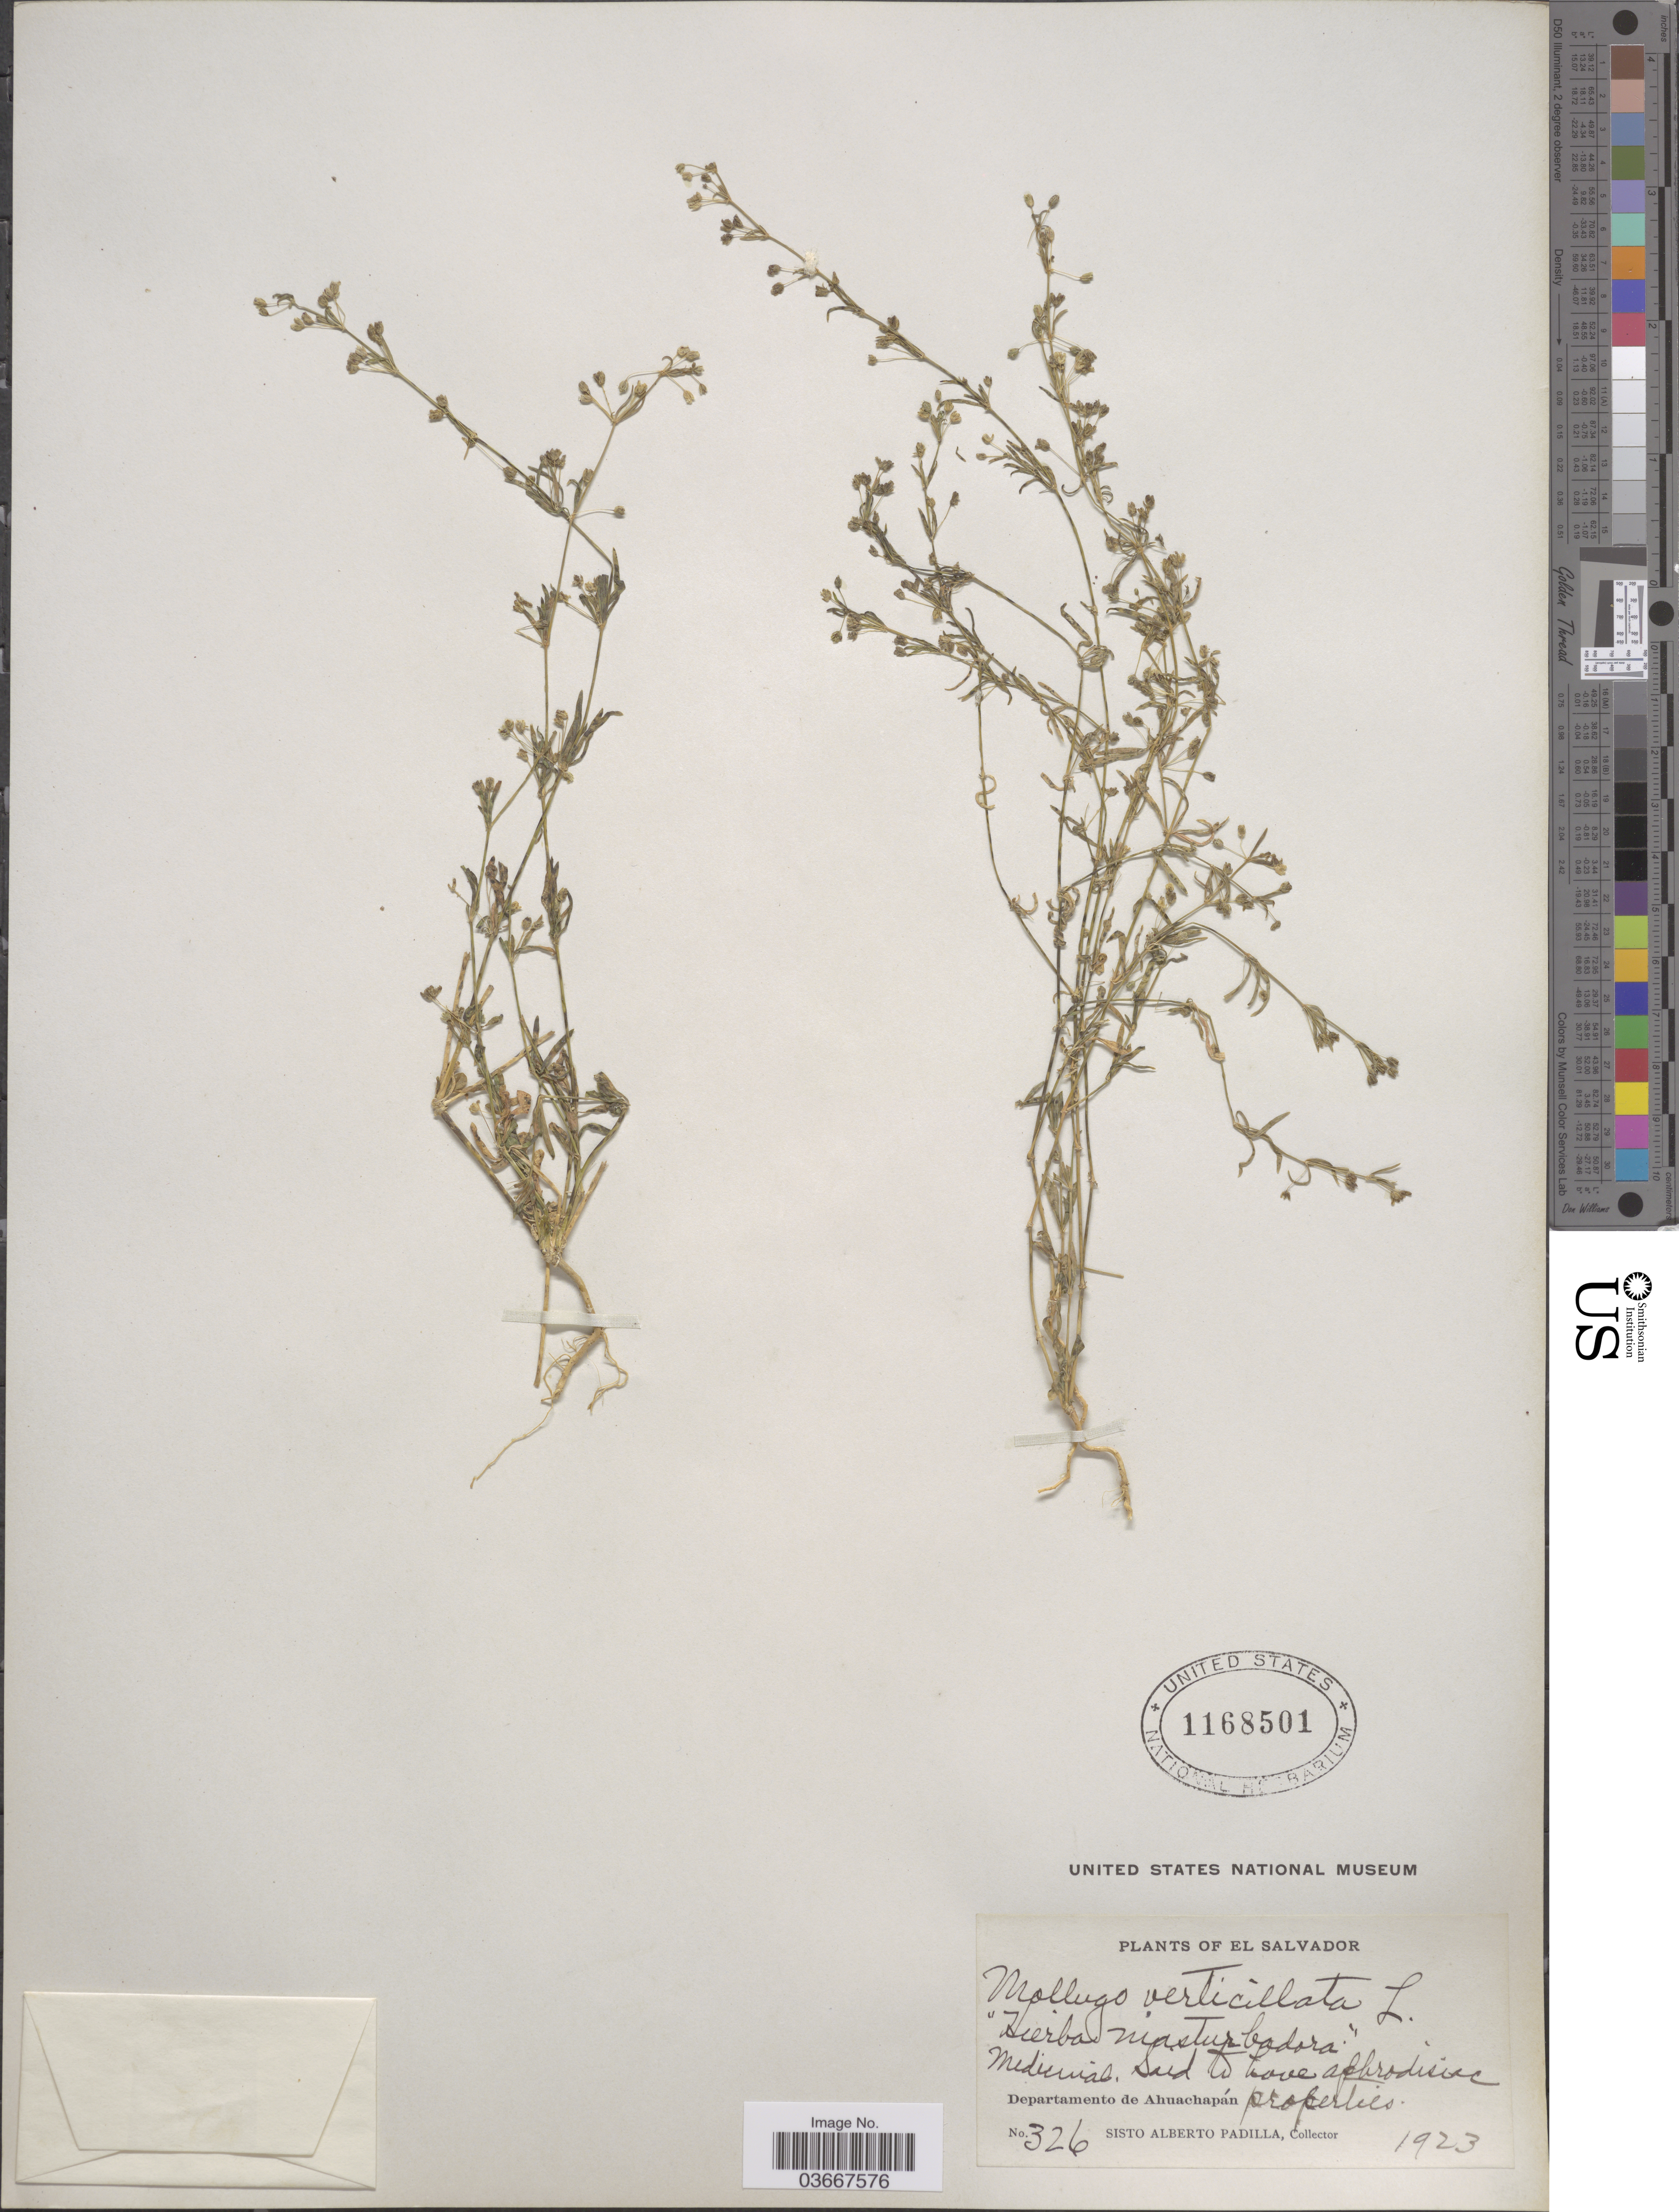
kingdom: Plantae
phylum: Tracheophyta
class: Magnoliopsida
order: Caryophyllales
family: Molluginaceae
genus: Mollugo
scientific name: Mollugo verticillata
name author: L.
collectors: S. A. Padilla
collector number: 326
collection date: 1923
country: El Salvador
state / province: Ahuachapan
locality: Departamento de Ahuachapán.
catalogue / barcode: US 1168501